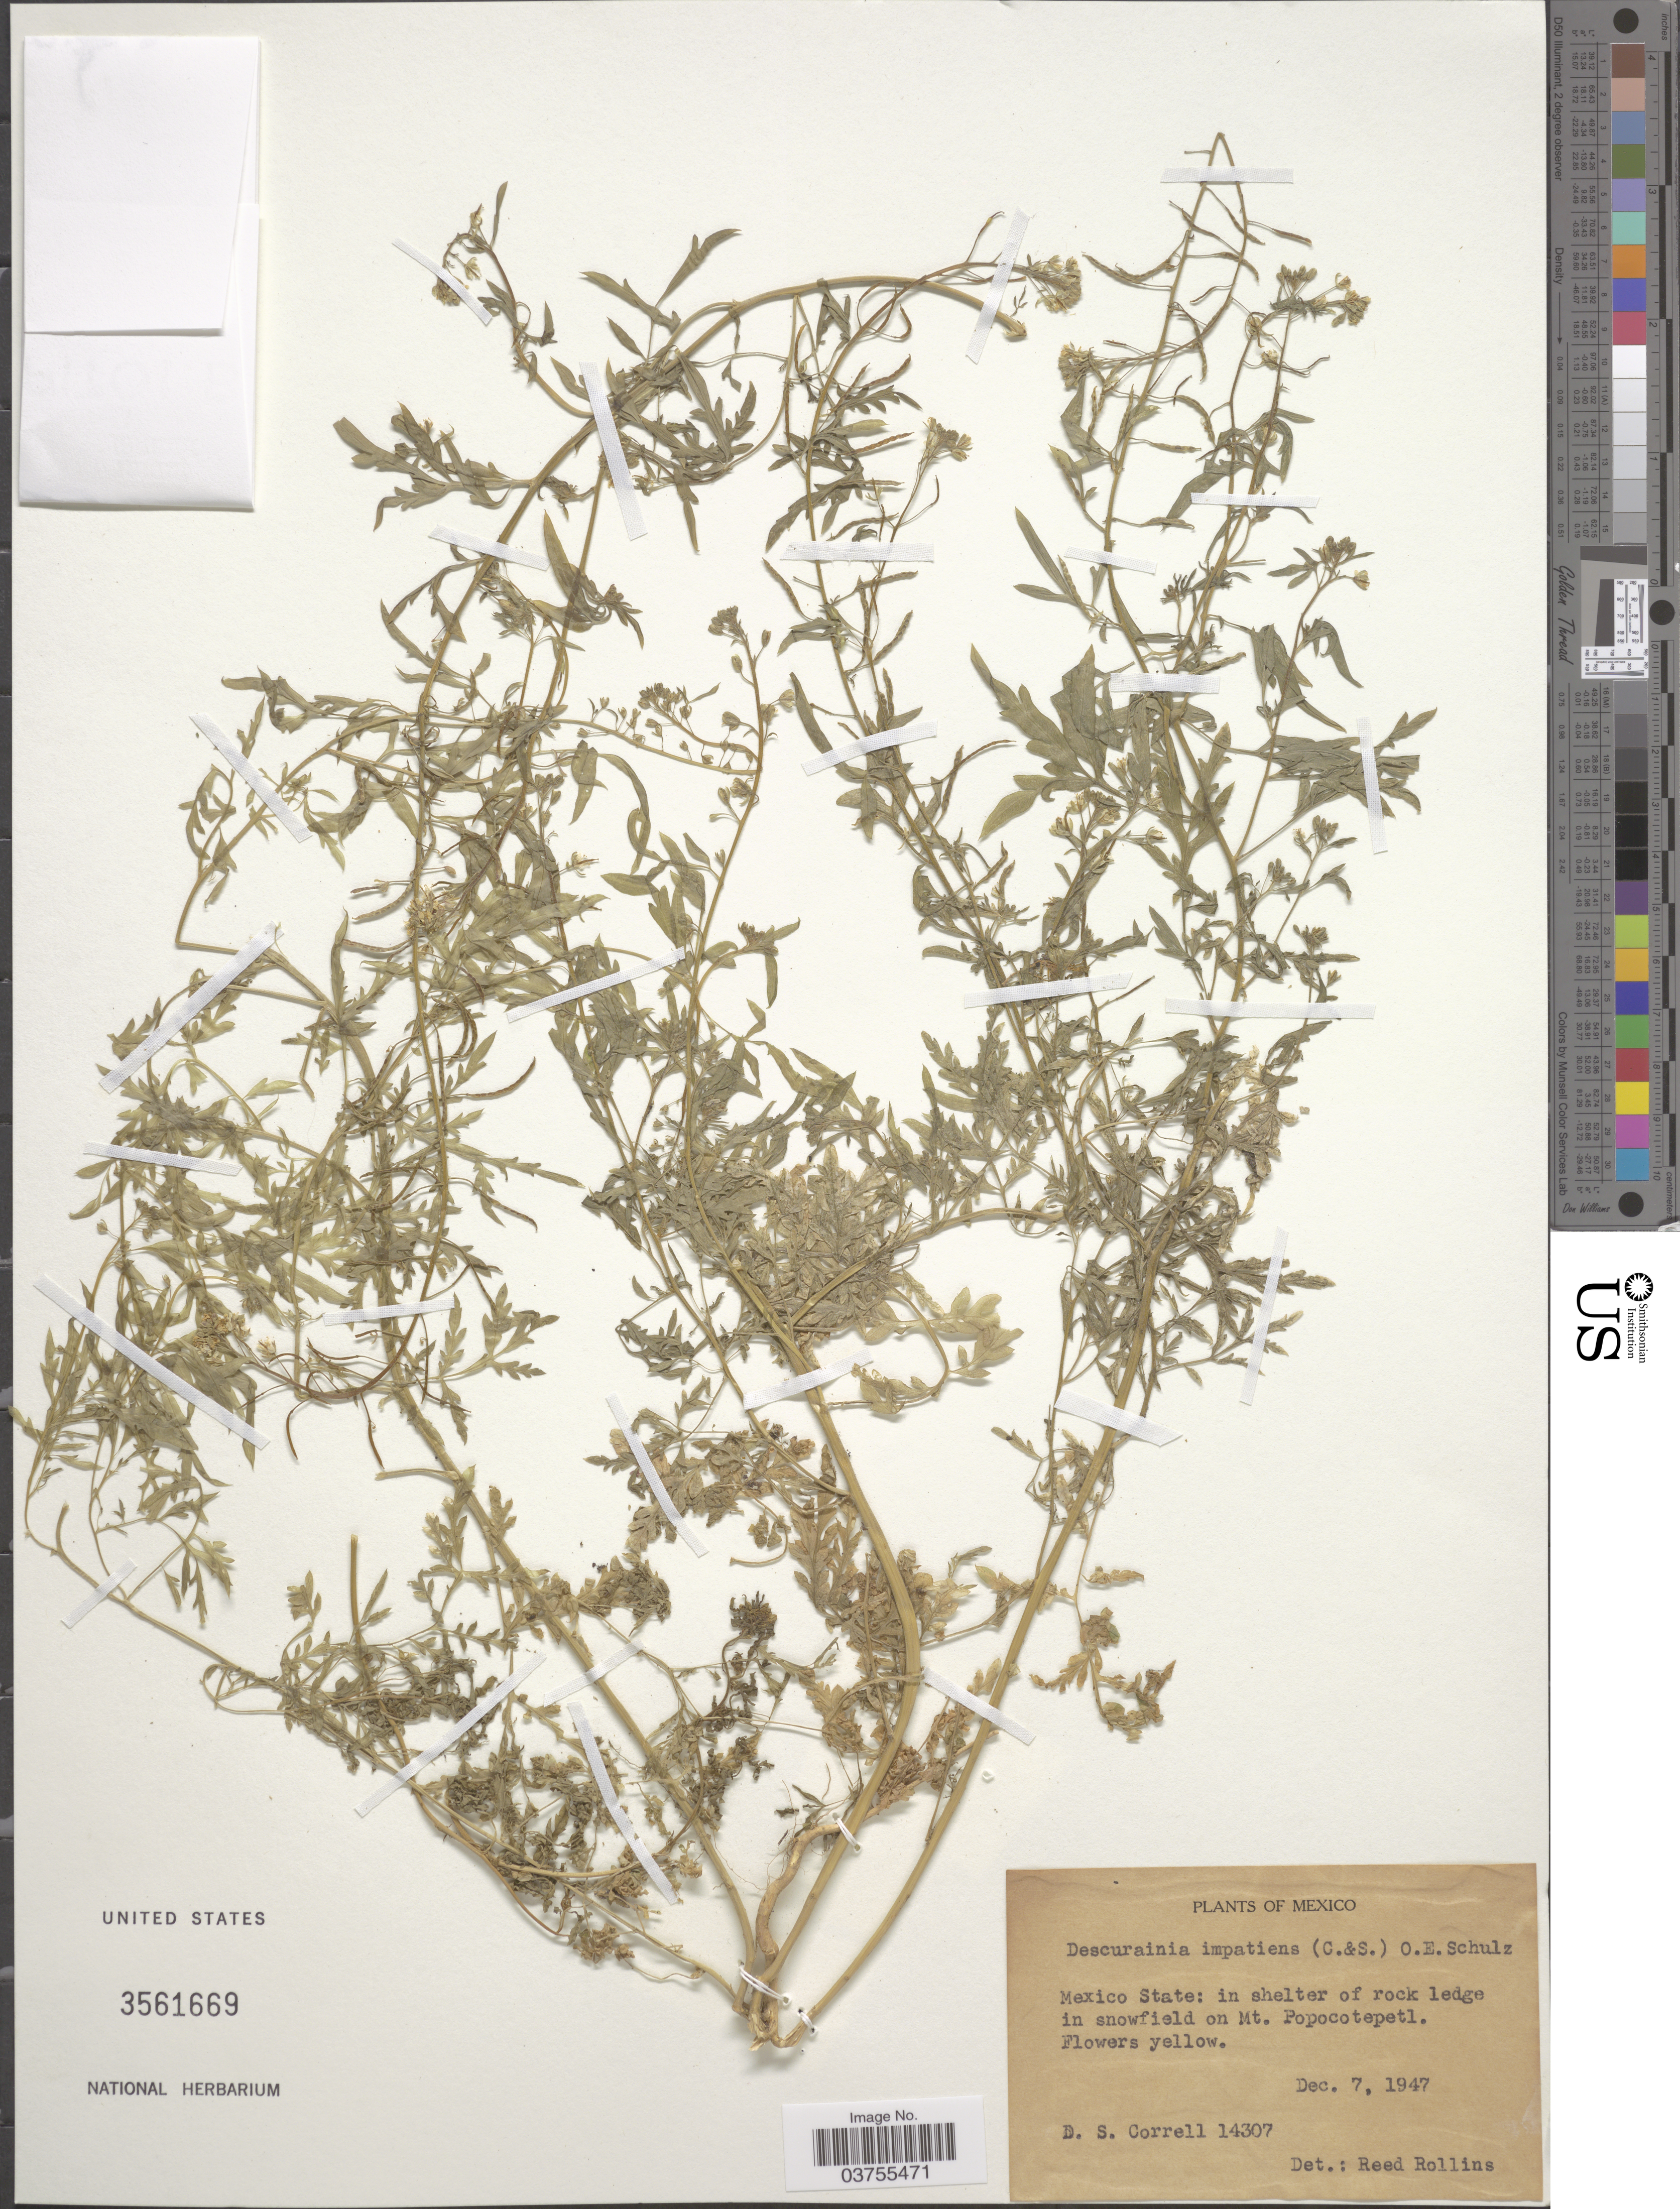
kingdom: Plantae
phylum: Tracheophyta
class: Magnoliopsida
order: Brassicales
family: Brassicaceae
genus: Descurainia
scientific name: Descurainia impatiens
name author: (Schltdl. et al.) O.E. Schulz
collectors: D. Corell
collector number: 14304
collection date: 1947-12-07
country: Mexico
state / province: México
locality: Mexico State: in shelter of rock ledge in snowfield on Mt. Popocotepetl.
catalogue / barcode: US 3561669